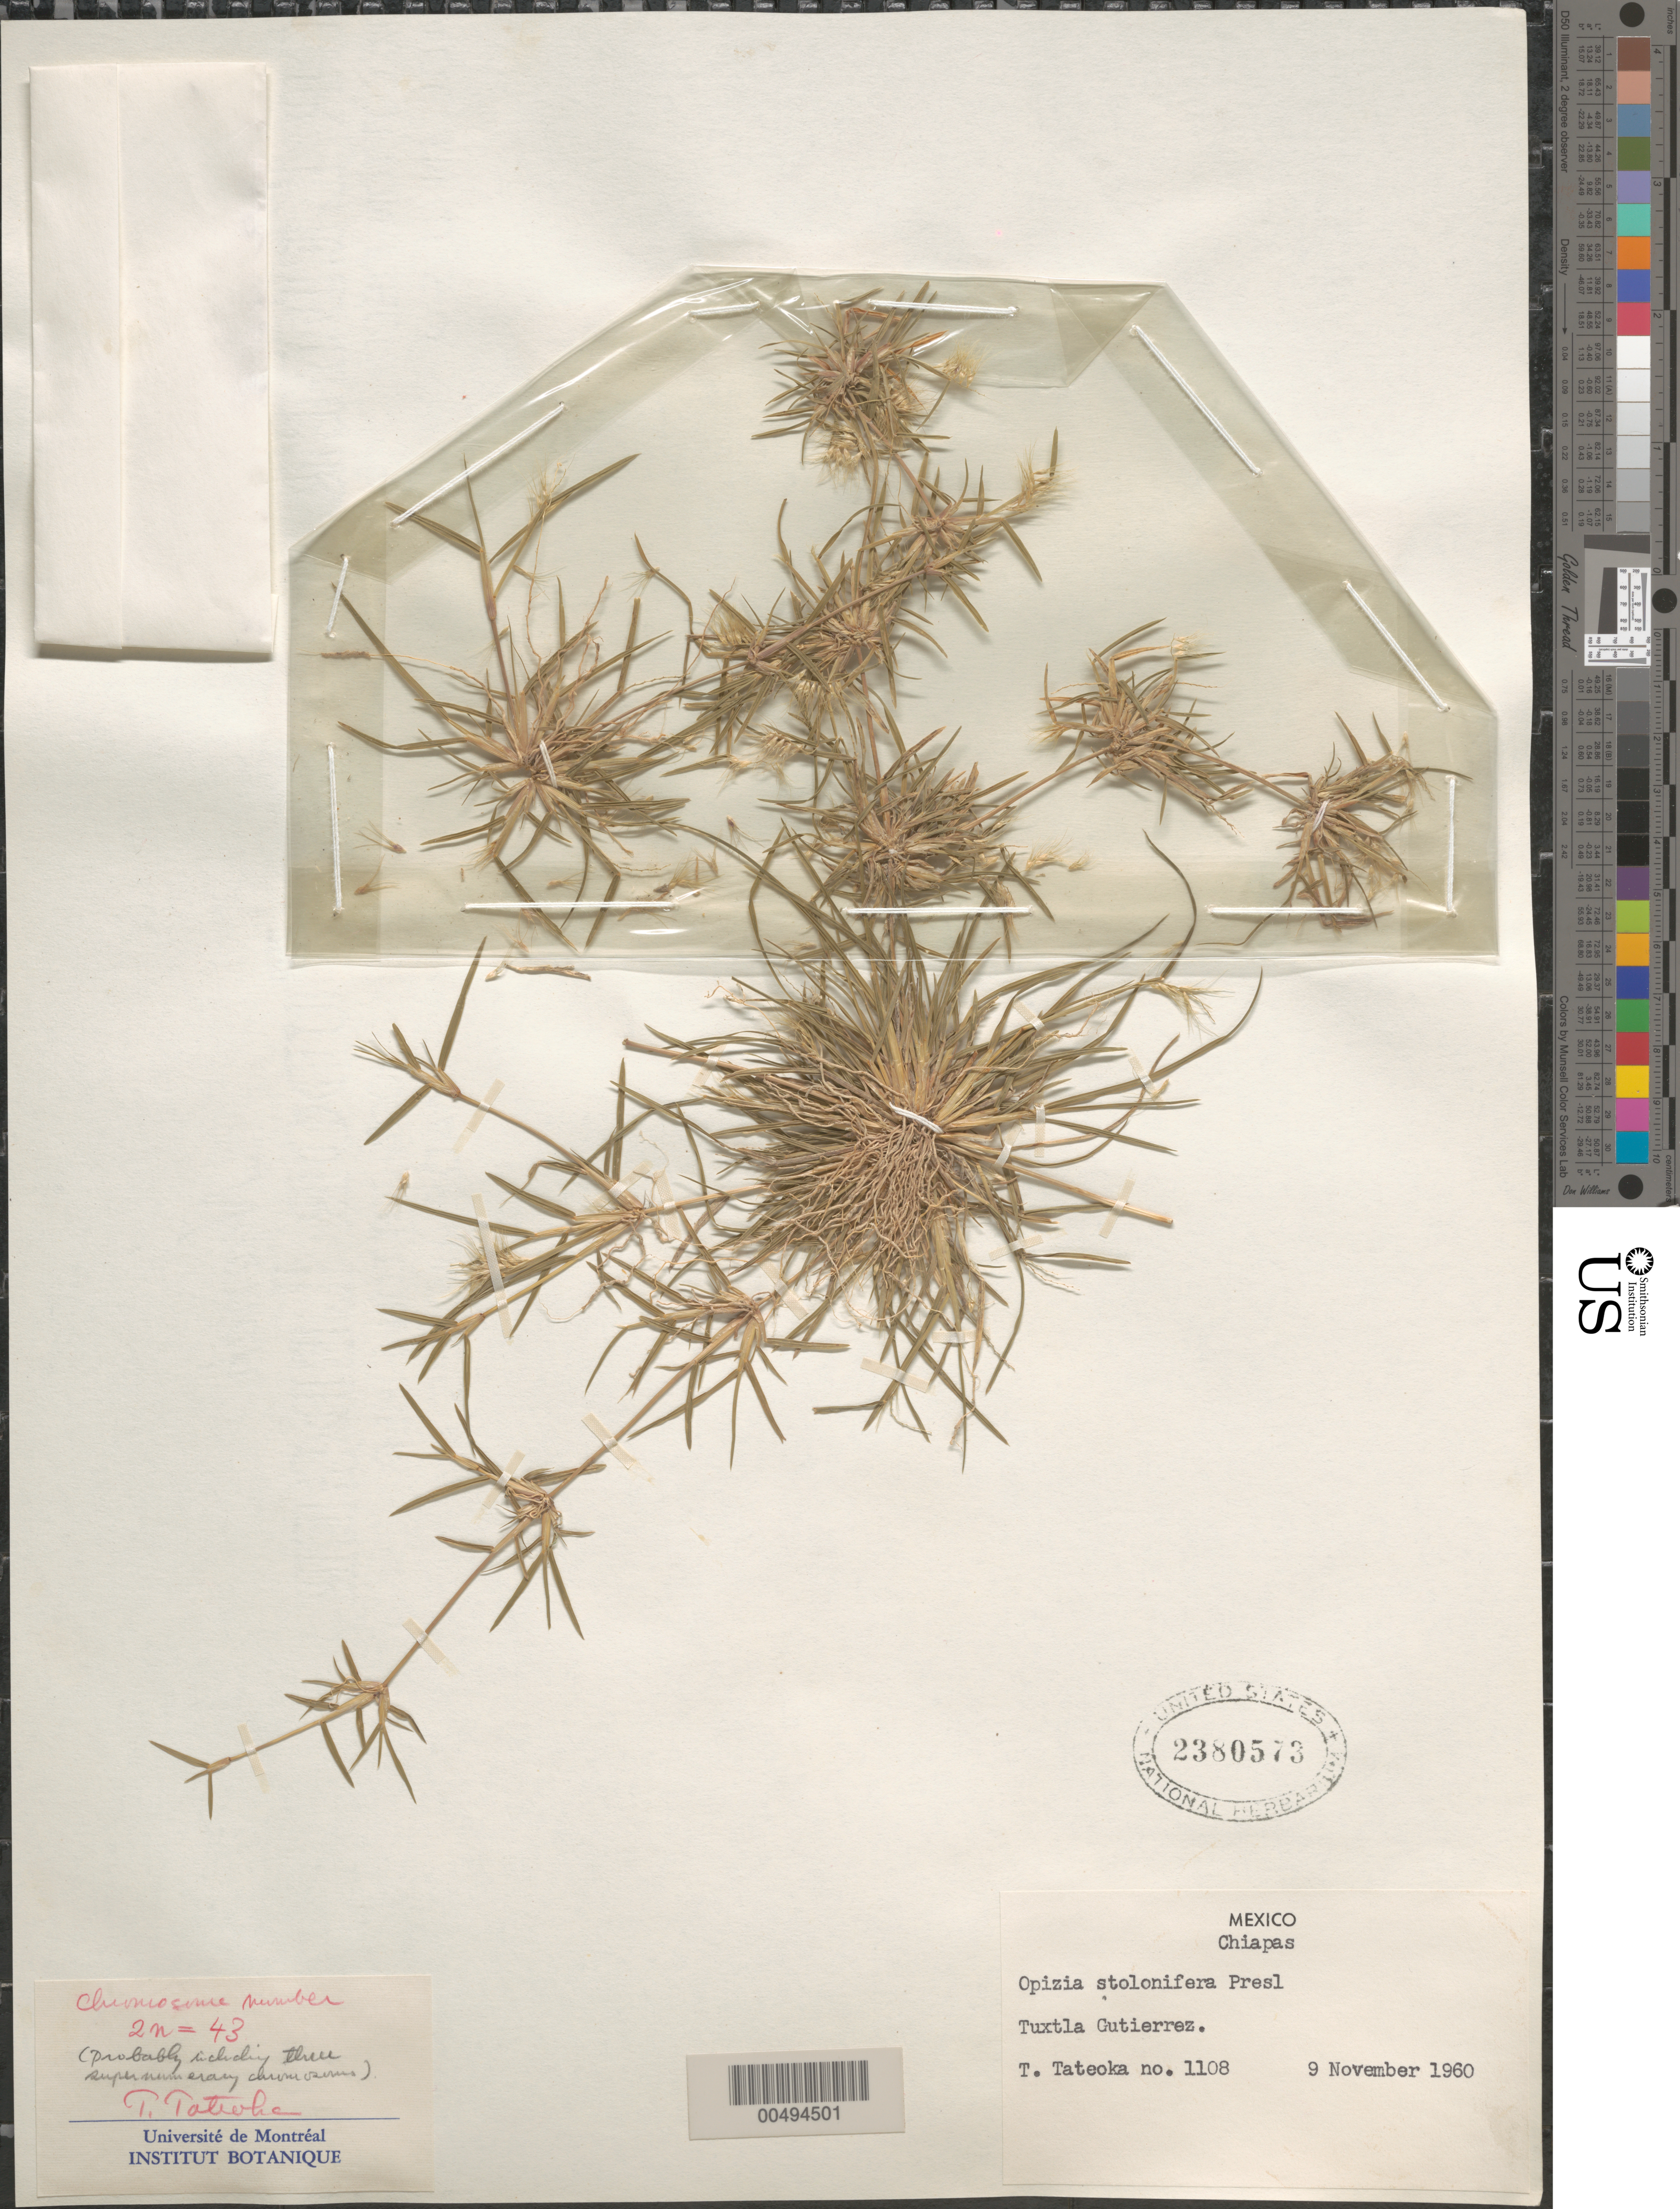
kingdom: Plantae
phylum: Tracheophyta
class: Liliopsida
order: Poales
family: Poaceae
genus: Opizia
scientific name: Opizia stolonifera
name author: J. Presl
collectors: T. Tateoka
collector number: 1108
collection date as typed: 9 Nov 1960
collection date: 1960-11-09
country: Mexico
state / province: Chiapas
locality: Tuxtla Gutierrez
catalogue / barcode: US 2380573